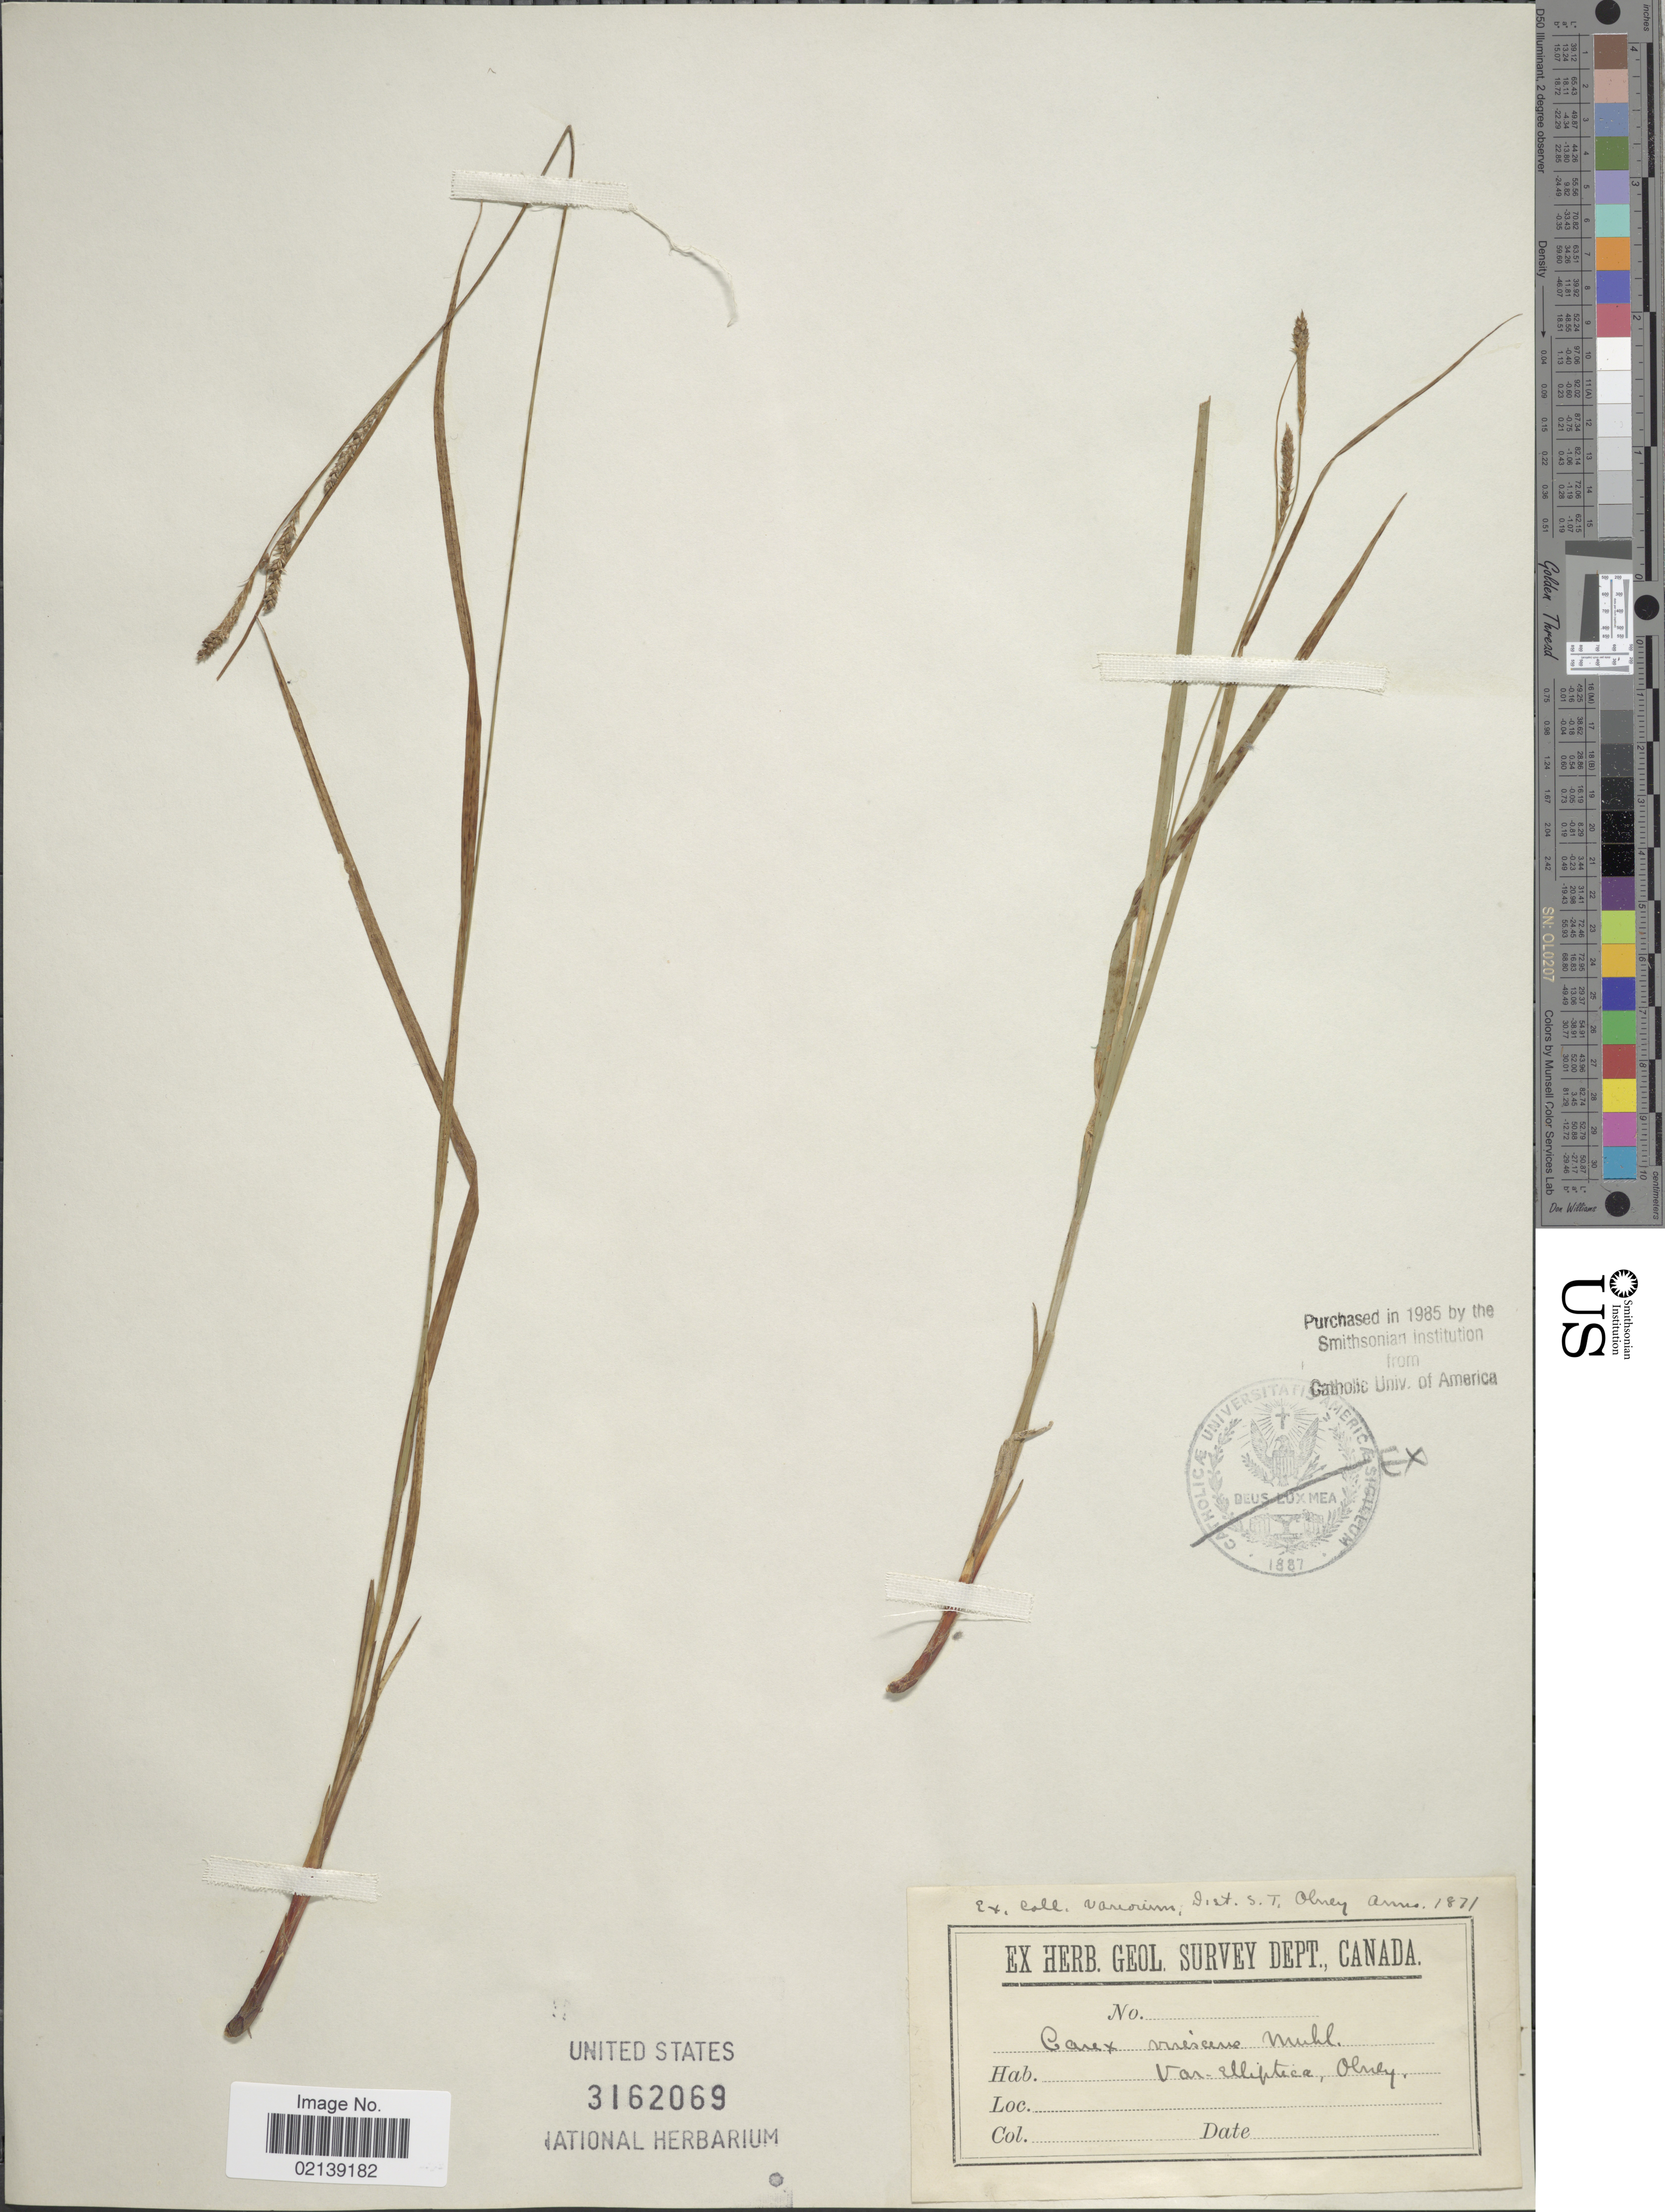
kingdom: Plantae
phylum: Tracheophyta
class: Liliopsida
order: Poales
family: Cyperaceae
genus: Carex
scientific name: Carex virescens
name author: Muhl. ex Willd.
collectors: S. Olney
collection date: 1871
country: Canada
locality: Dist. S.T. [unsure placement]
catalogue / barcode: US 3162069